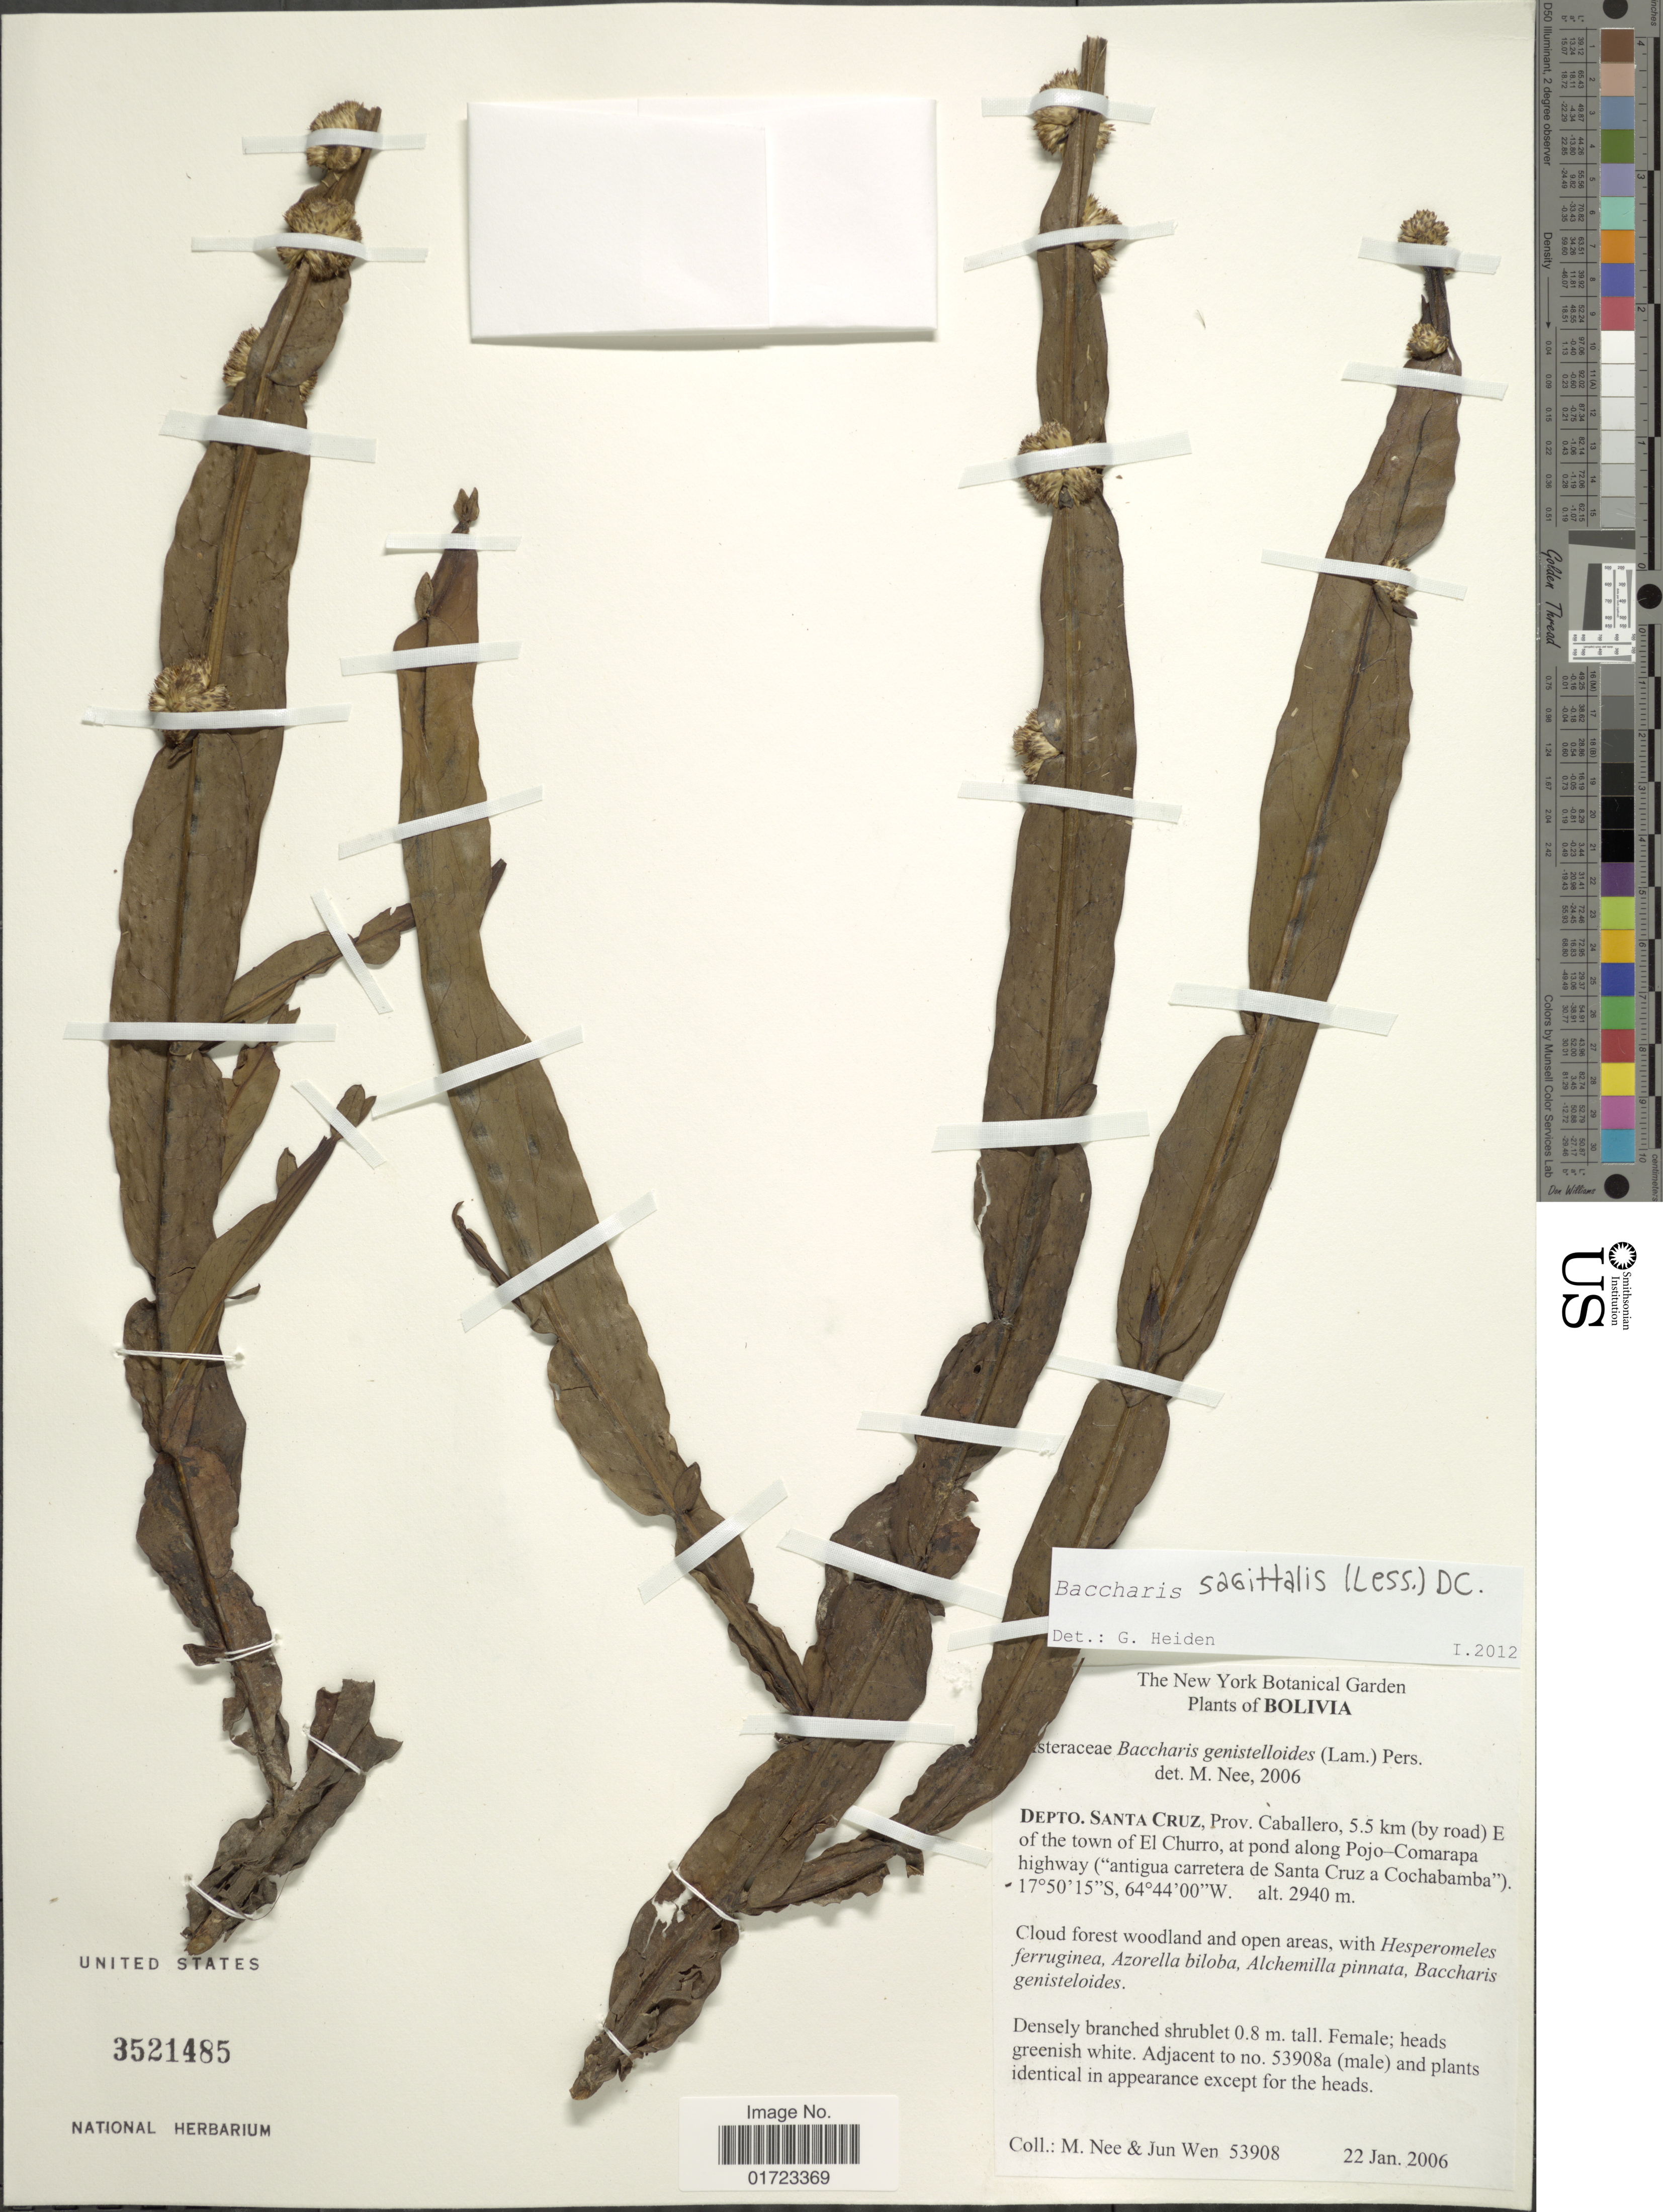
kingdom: Plantae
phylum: Tracheophyta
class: Magnoliopsida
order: Asterales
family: Asteraceae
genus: Baccharis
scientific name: Baccharis sagittalis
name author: (Less.) DC.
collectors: M. Nee & J. Wen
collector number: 53908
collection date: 2006-01-22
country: Bolivia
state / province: Santa Cruz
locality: Depto. Santa Cruz. Prov. Caballero, 5.5 km (by road) E of the town of El Churro, at pond along Pojo-Comarapa highway ("antigua carretera de Santa Cruz a Cochabamba").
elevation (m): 2940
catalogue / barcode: US 3521485